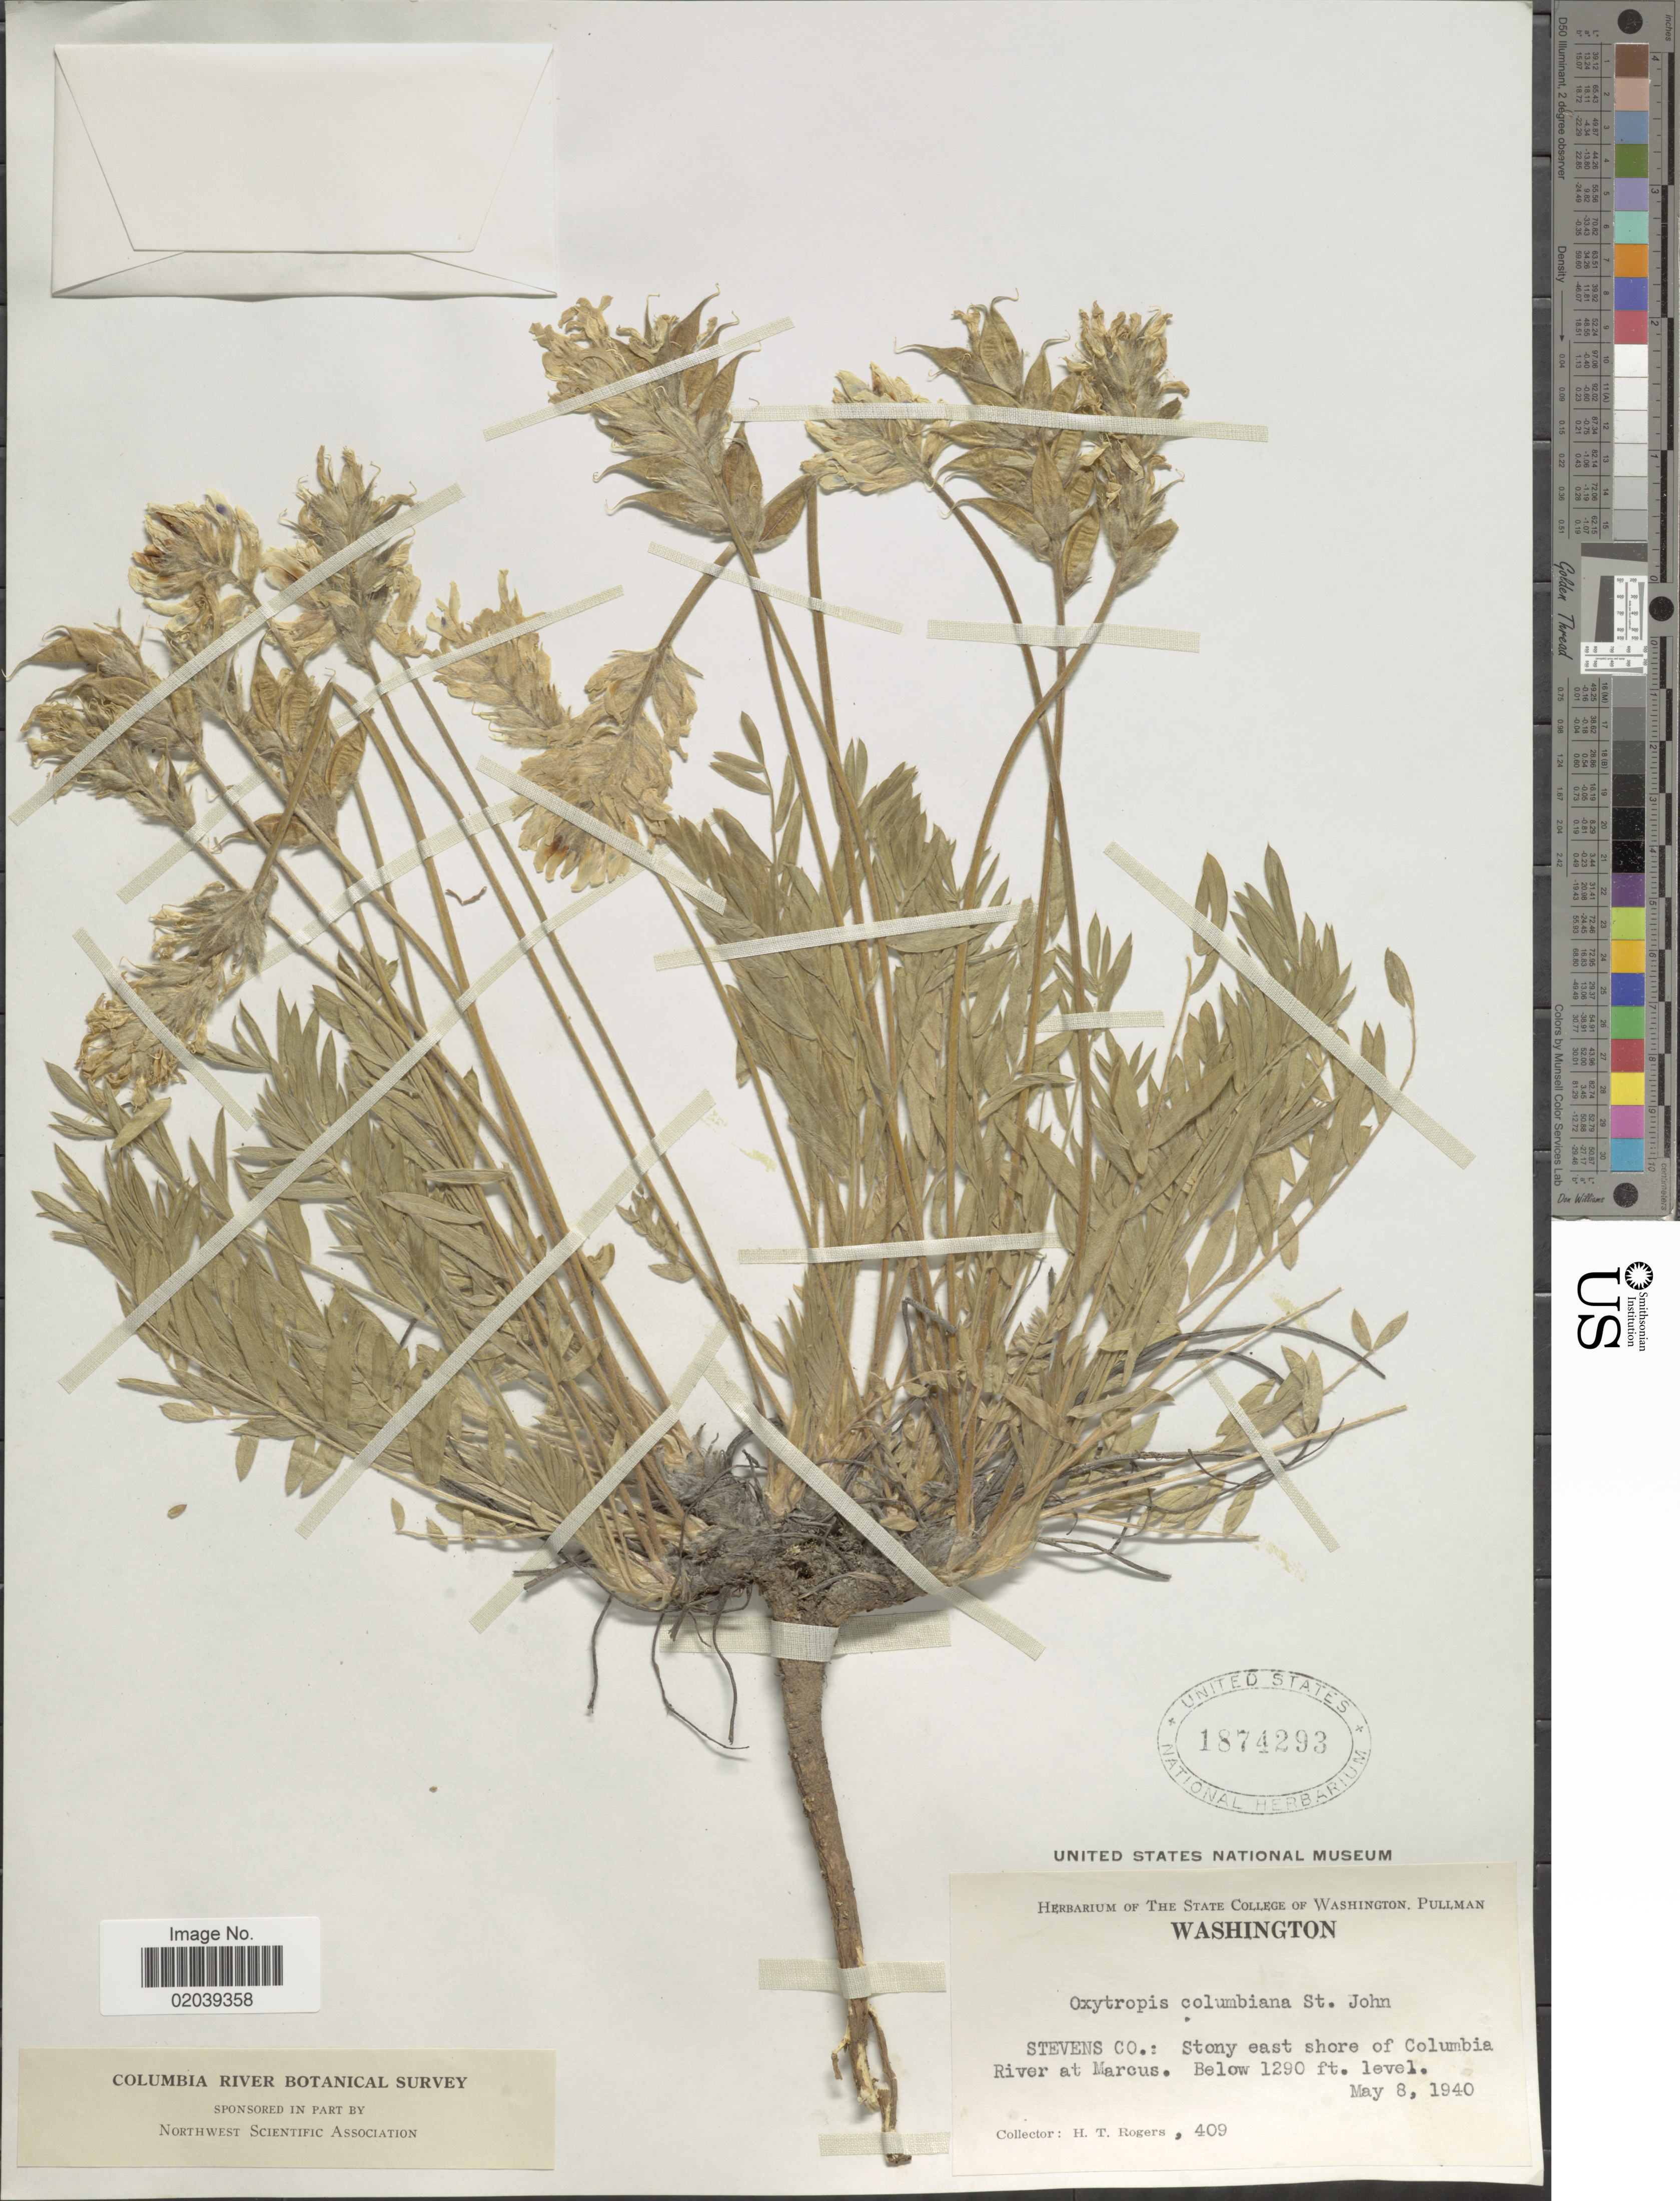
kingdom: Plantae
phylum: Tracheophyta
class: Magnoliopsida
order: Fabales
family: Fabaceae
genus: Oxytropis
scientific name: Oxytropis campestris var. columbiana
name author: (H. St. John) Barneby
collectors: H. Rogers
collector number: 409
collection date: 1940-05-08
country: United States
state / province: Washington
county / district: Stevens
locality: Stevens Co.: Stony east shore of Colombia River at Marcus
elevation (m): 393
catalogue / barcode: US 1874293